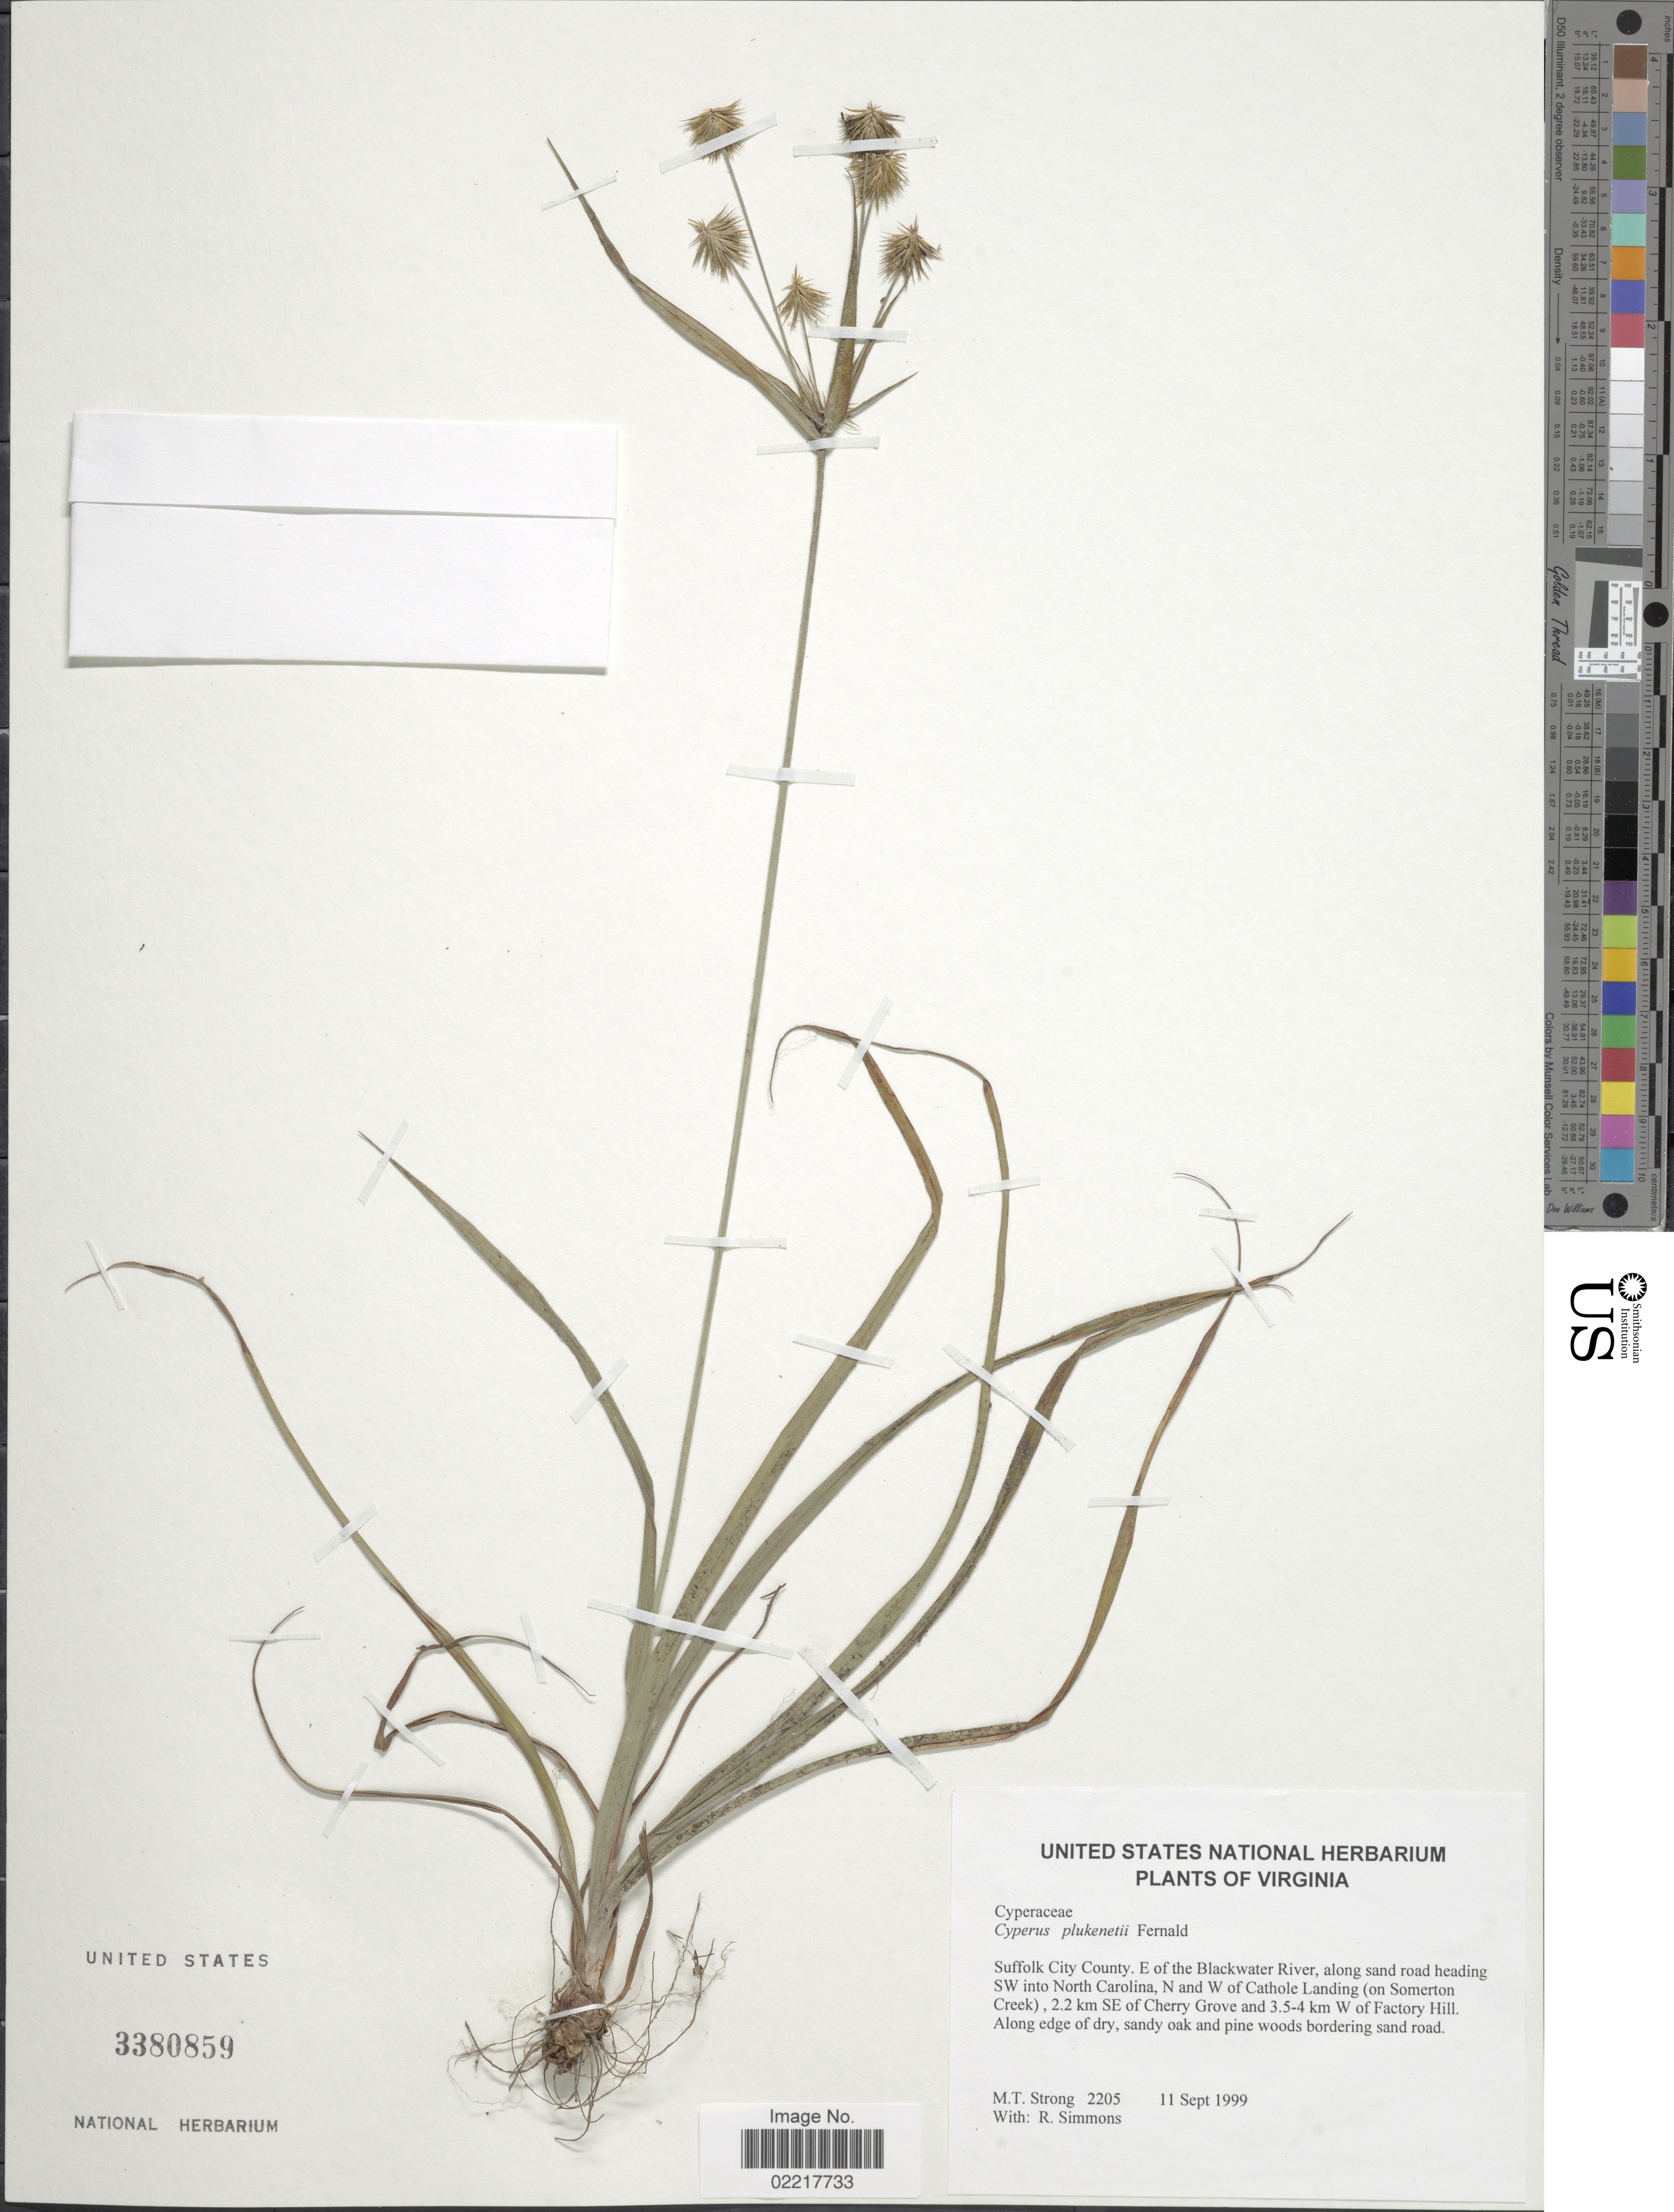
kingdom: Plantae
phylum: Tracheophyta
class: Liliopsida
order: Poales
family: Cyperaceae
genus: Cyperus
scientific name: Cyperus plukenetii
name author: Fernald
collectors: M. T. Strong & R. Simmons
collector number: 2205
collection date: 1999-09-11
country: United States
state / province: Virginia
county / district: City of Suffolk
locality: Suffolk City County, E of the Blackwater River, along sand road heading SW into North Carolina, N and W of Cathole Landing (on Somerton Creek), 2.2 km SE of Cherry Grove and 3.5-4 k W of Factory Hill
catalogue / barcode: US 3380859